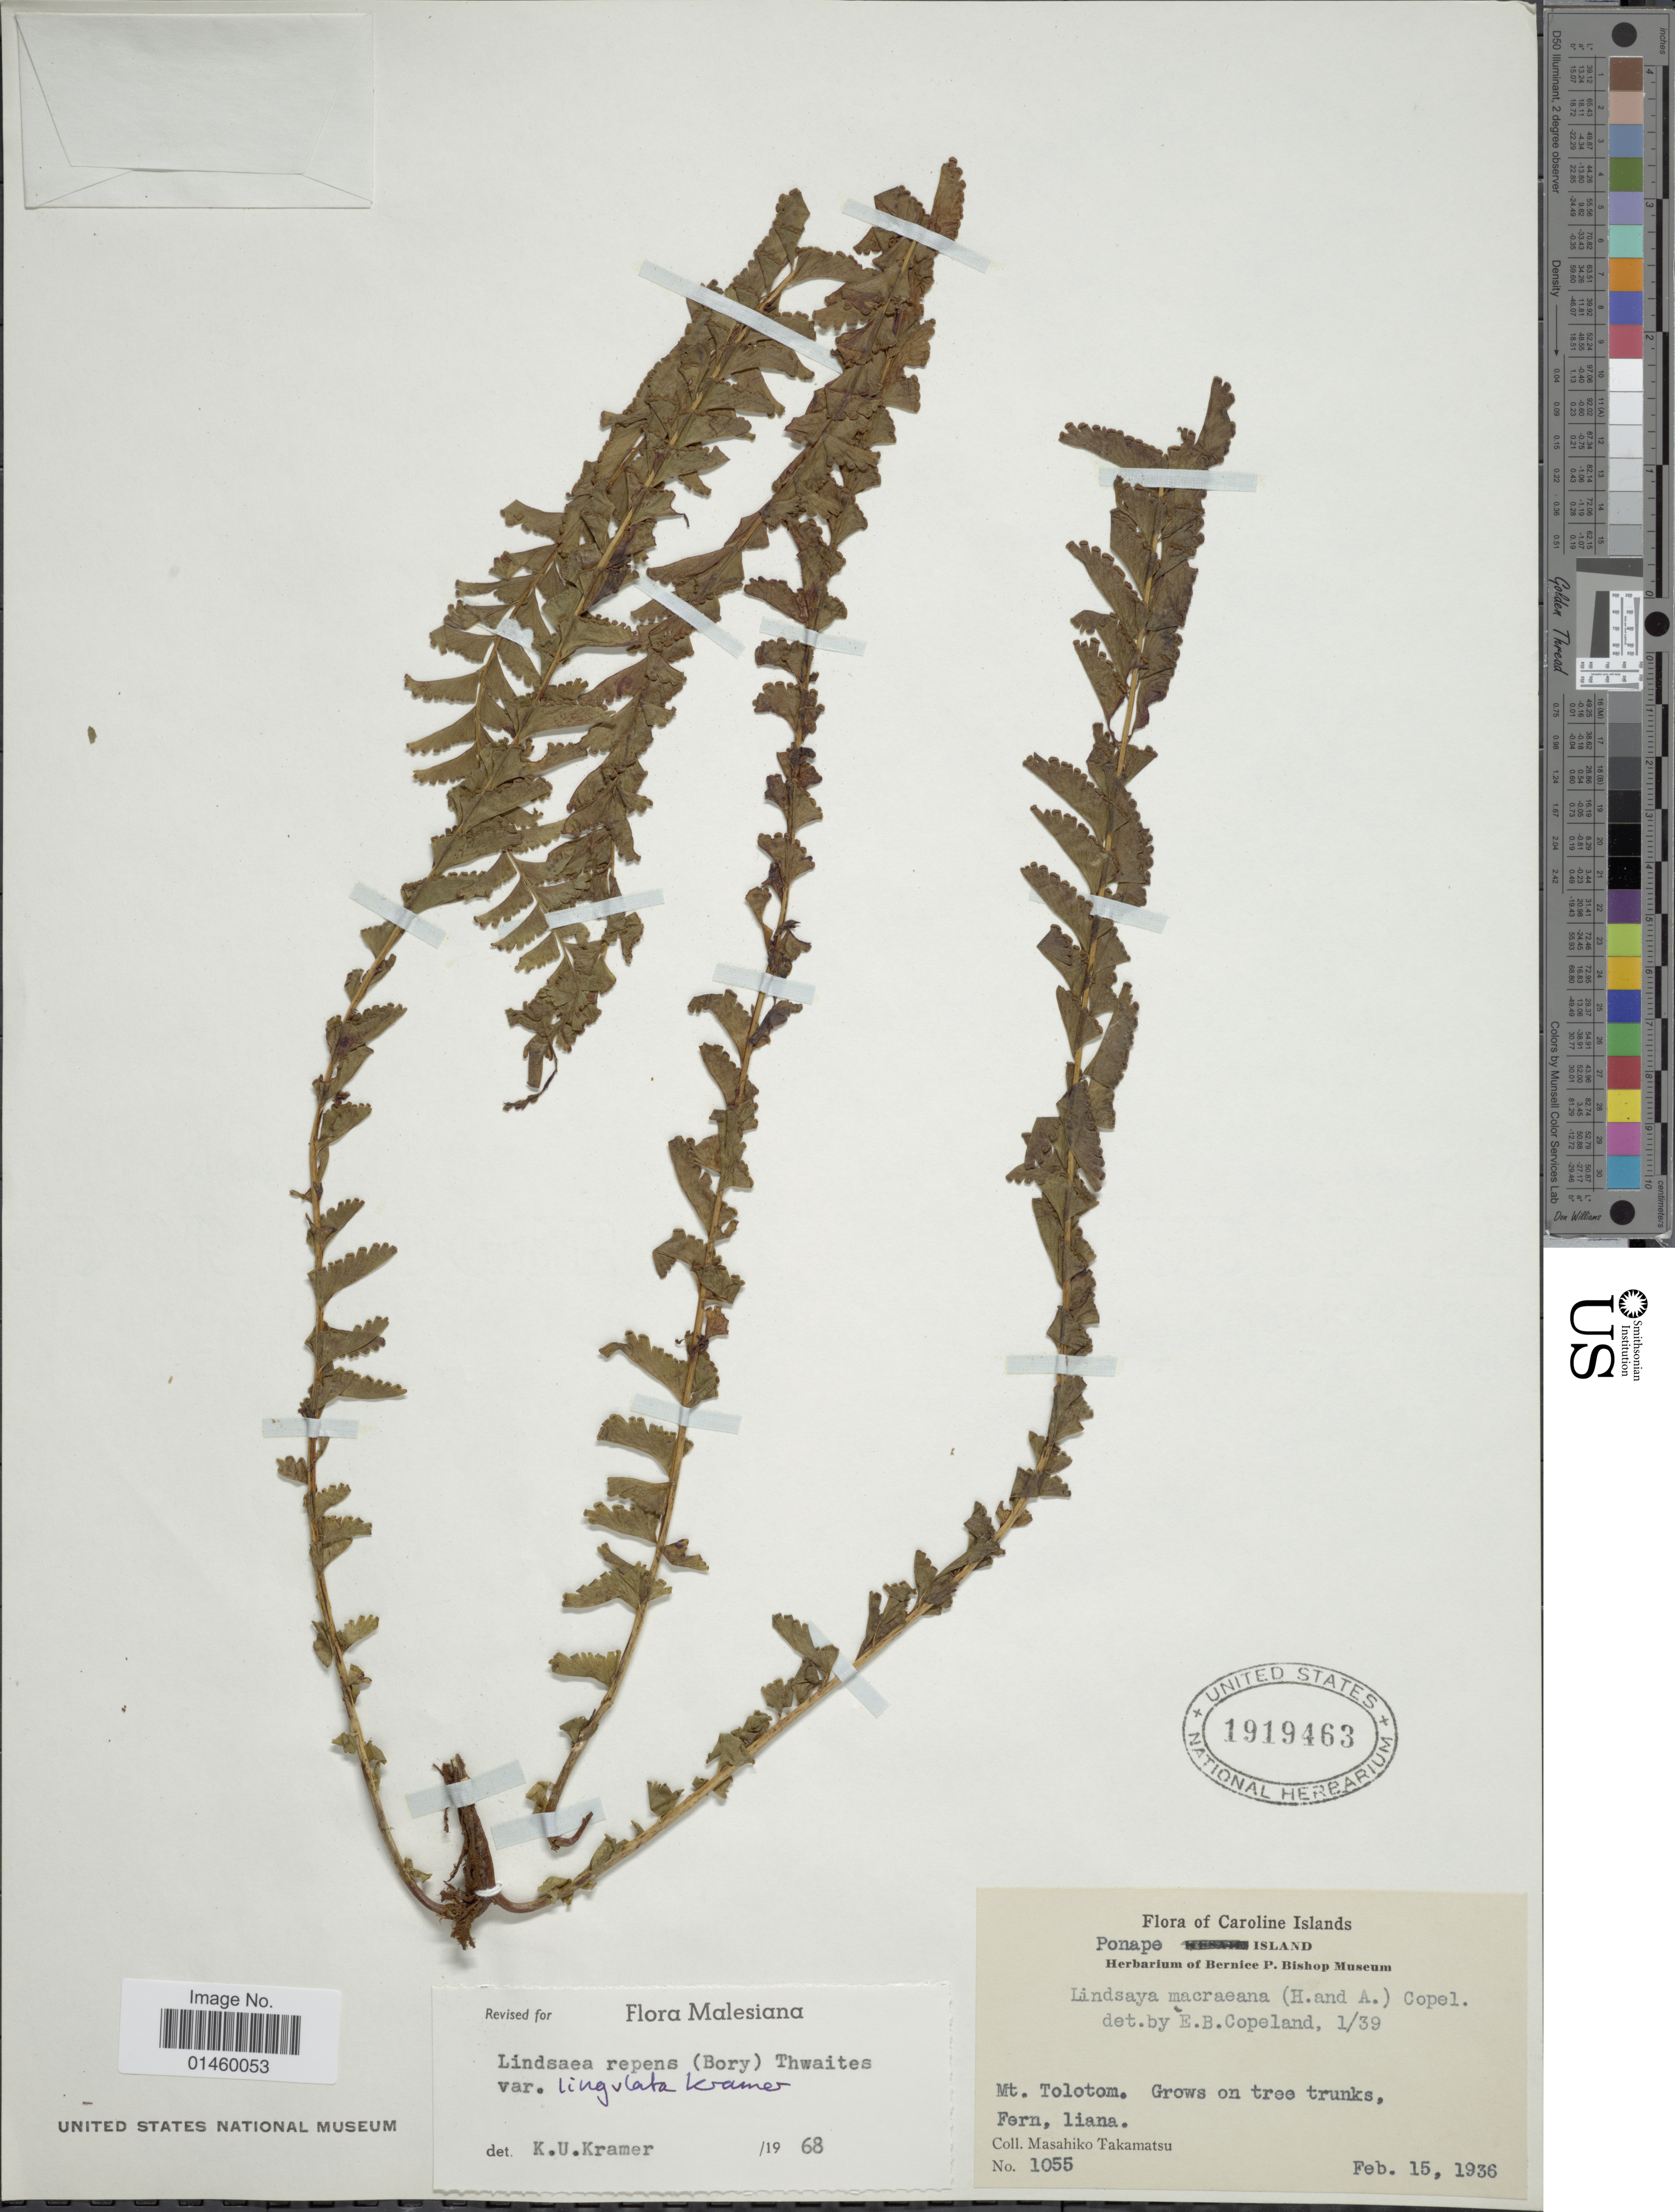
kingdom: Plantae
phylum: Tracheophyta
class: Polypodiopsida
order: Polypodiales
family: Lindsaeaceae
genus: Lindsaea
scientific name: Lindsaea repens var. lingulata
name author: K.U. Kramer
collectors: M. Takamatsu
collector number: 1055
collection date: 1936-02-15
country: Micronesia, Federated States of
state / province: Pohnpei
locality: Caroline Islands. Mt. Tolotom. Ponape Island.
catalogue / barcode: US 1919463